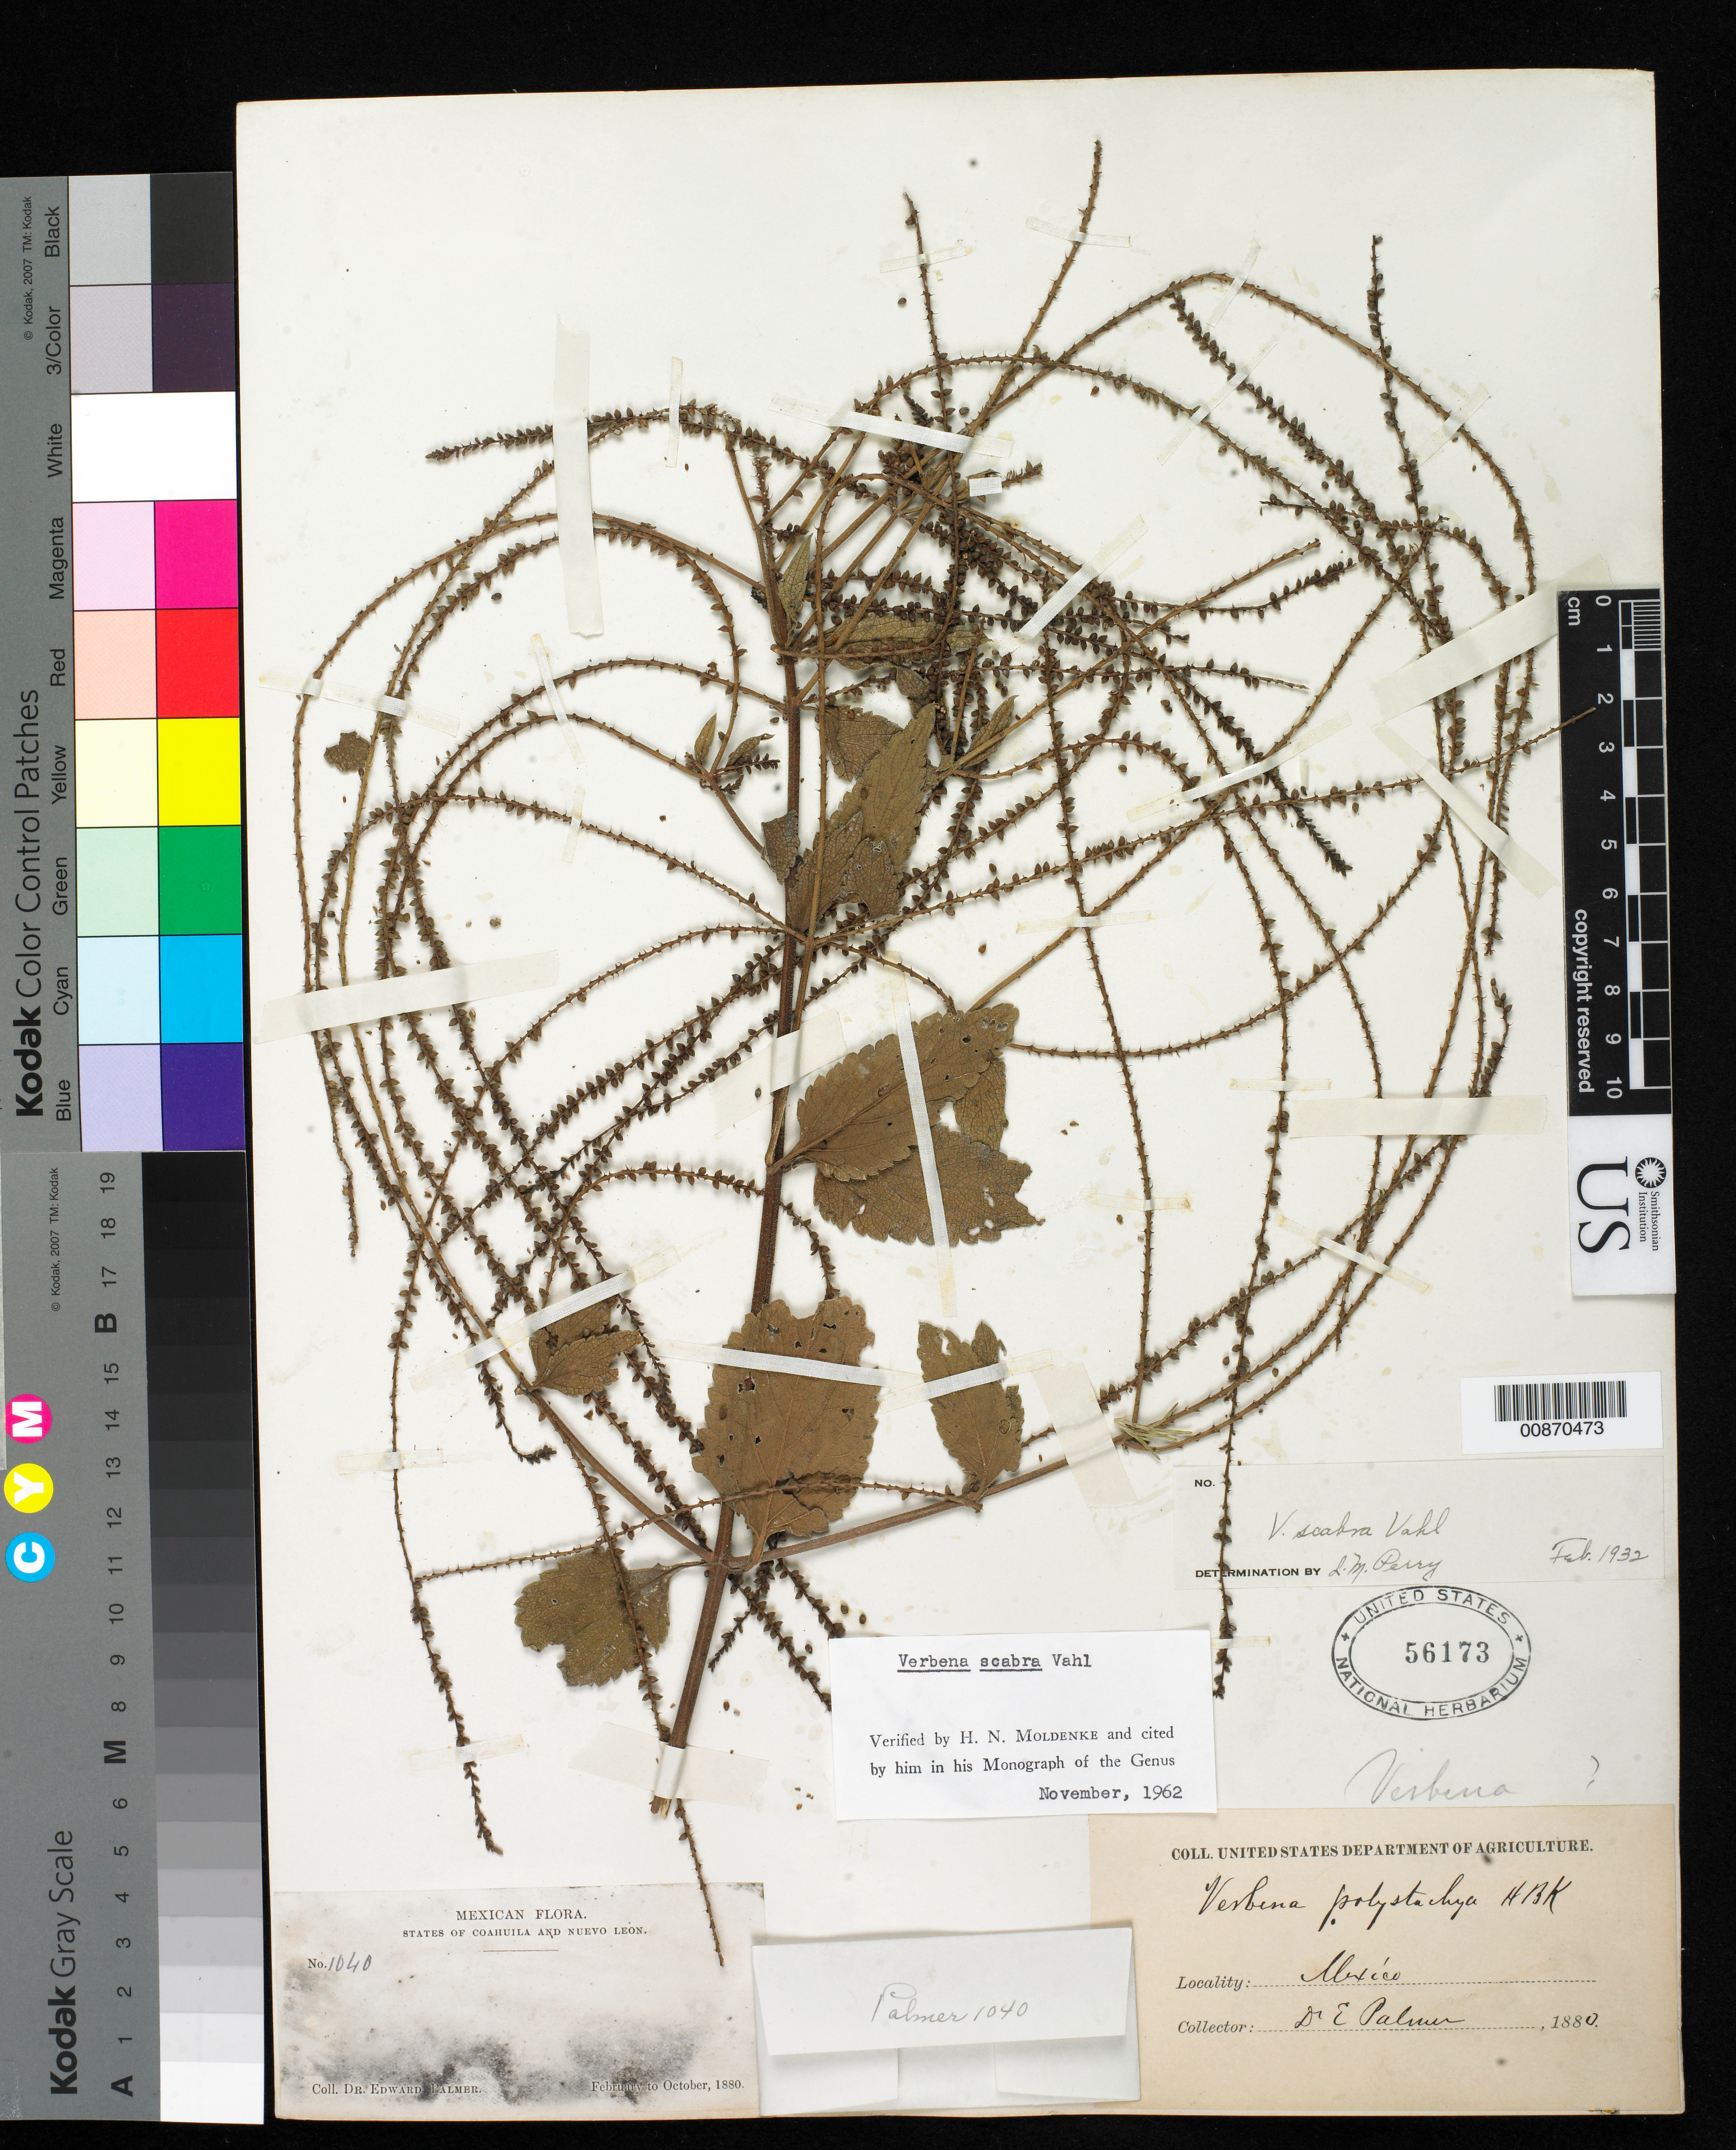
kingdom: Plantae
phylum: Tracheophyta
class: Magnoliopsida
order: Lamiales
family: Verbenaceae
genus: Verbena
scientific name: Verbena scabra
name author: Vahl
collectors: E. Palmer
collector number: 1040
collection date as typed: Feb 1880 to -- Oct 1880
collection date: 1880-02/1880-10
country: Mexico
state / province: Coahuila / Nuevo León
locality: States of Coahuila and Nuevo León.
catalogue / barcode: US 56173